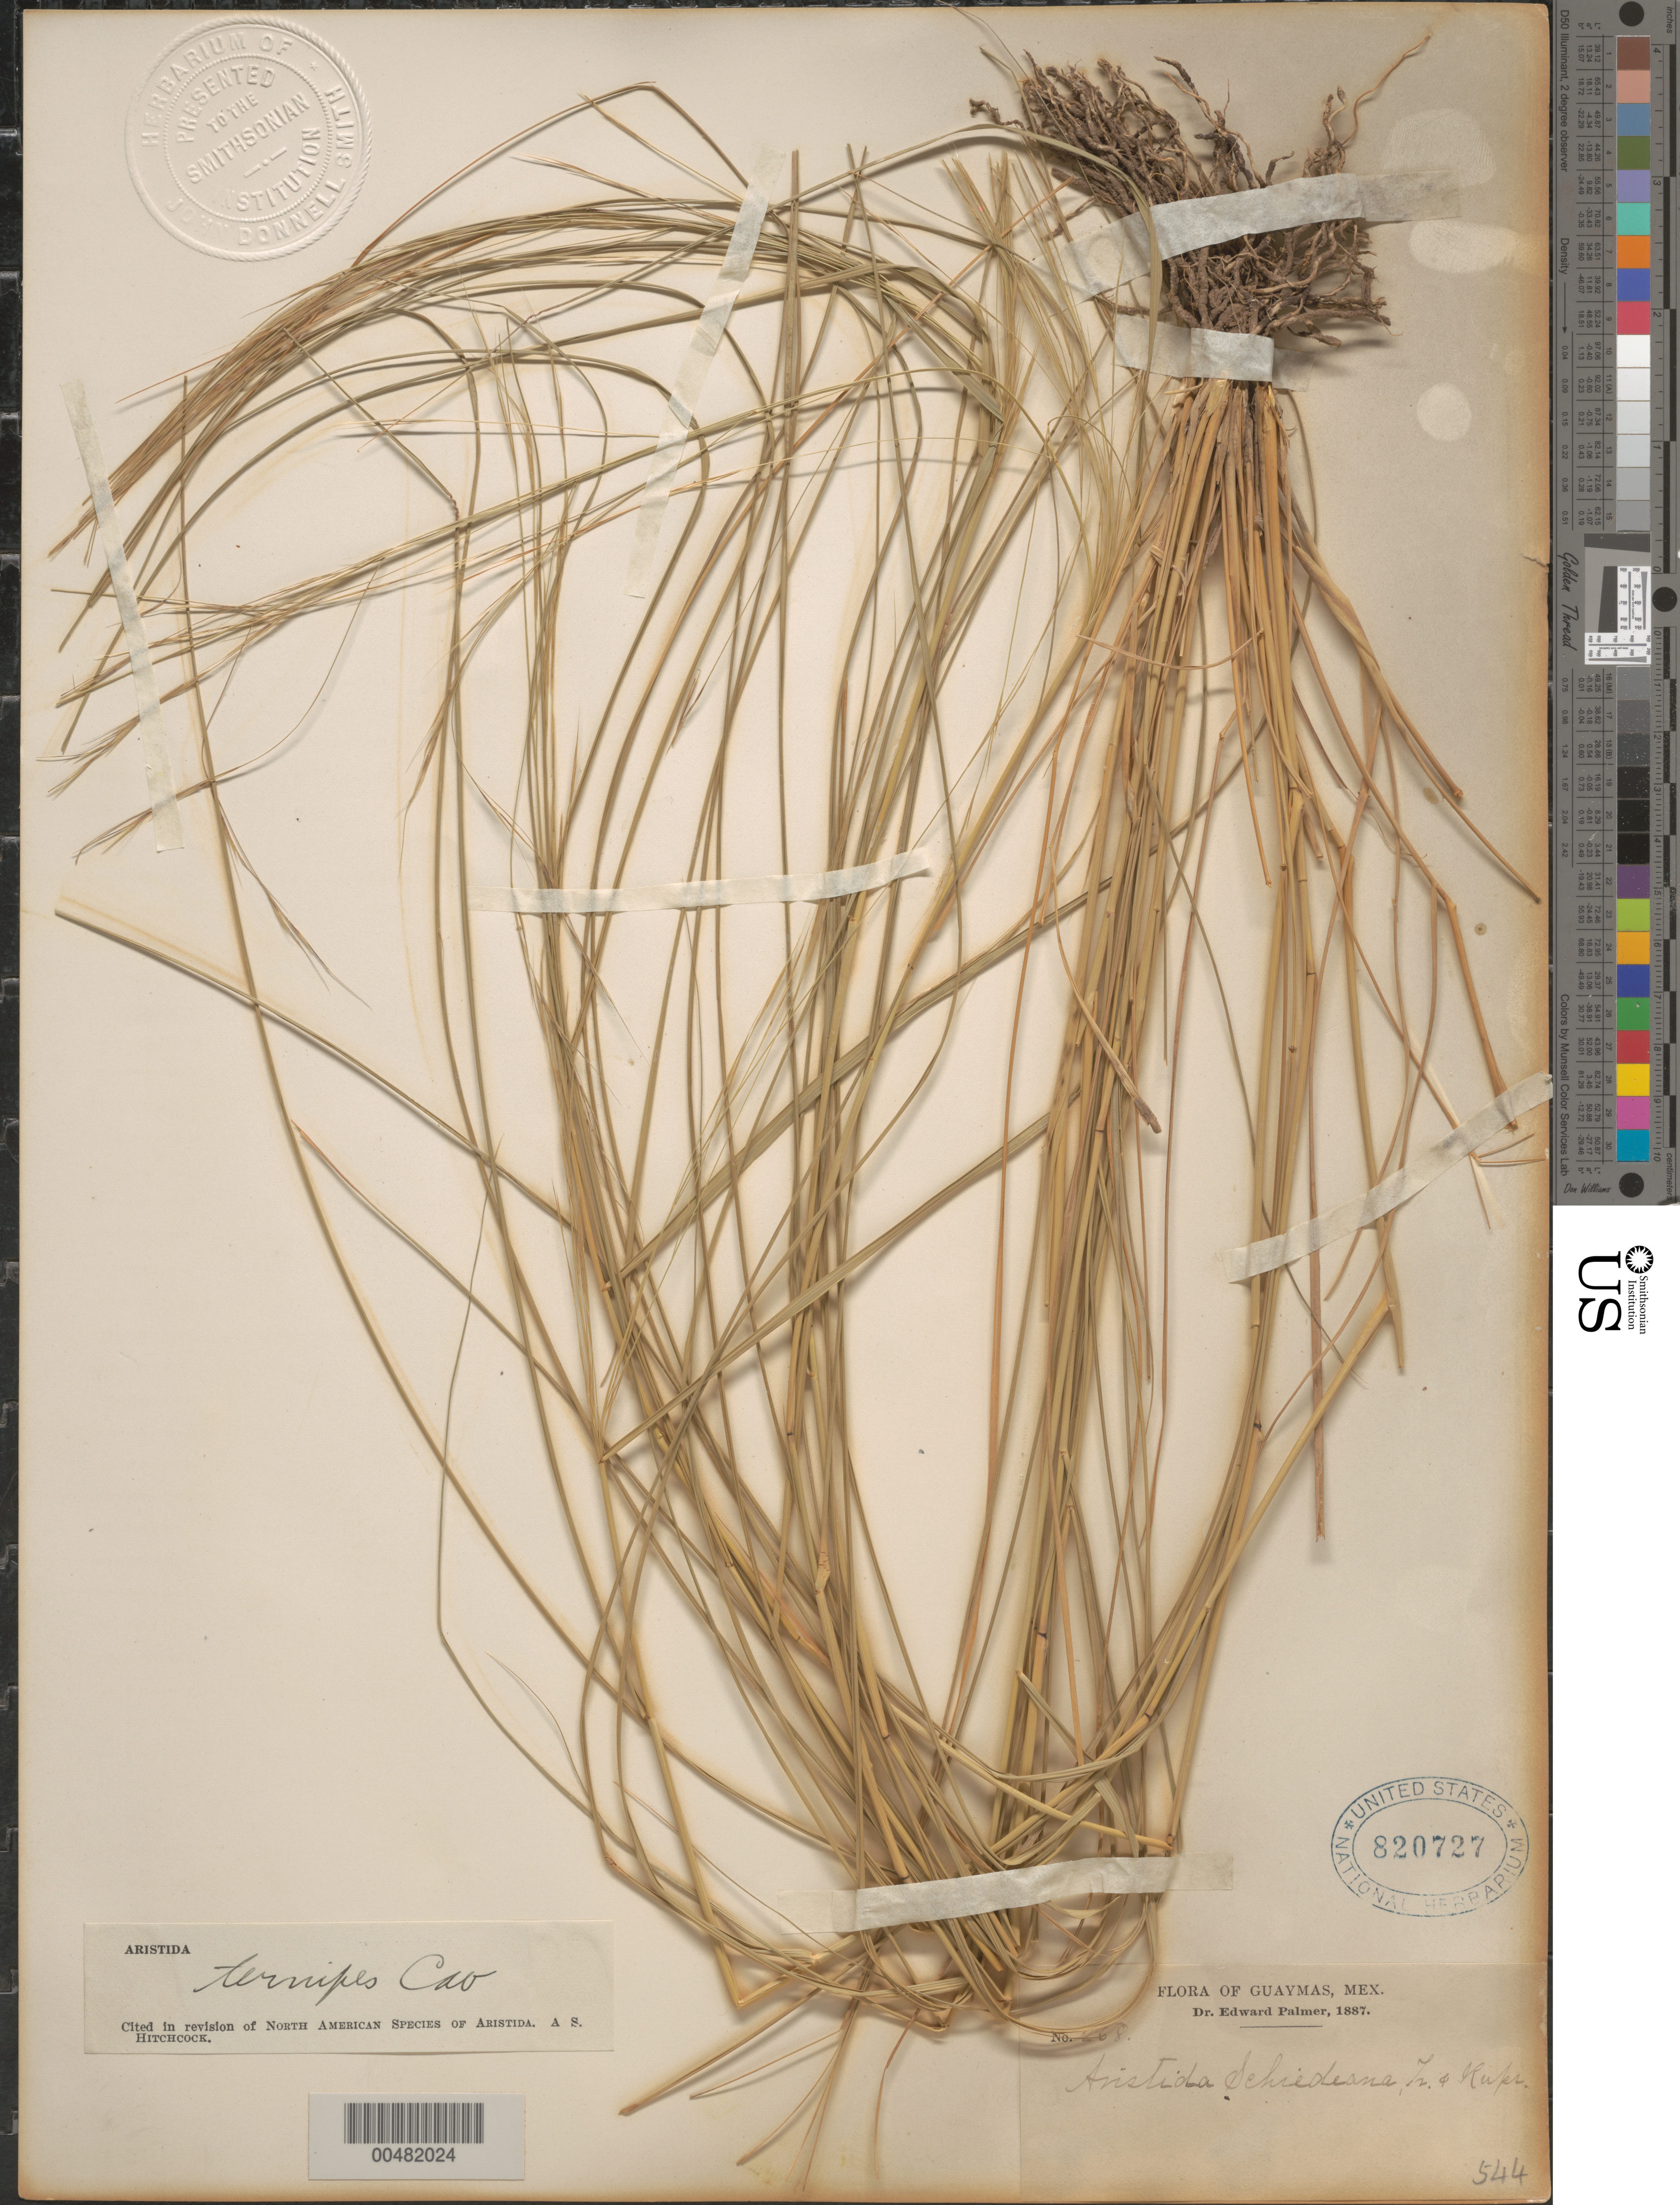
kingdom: Plantae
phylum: Tracheophyta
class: Liliopsida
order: Poales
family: Poaceae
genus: Aristida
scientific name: Aristida ternipes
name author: Cav.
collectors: E. Palmer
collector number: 268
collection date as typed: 1887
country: Mexico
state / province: Sonora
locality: Guaymas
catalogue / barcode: US 820727